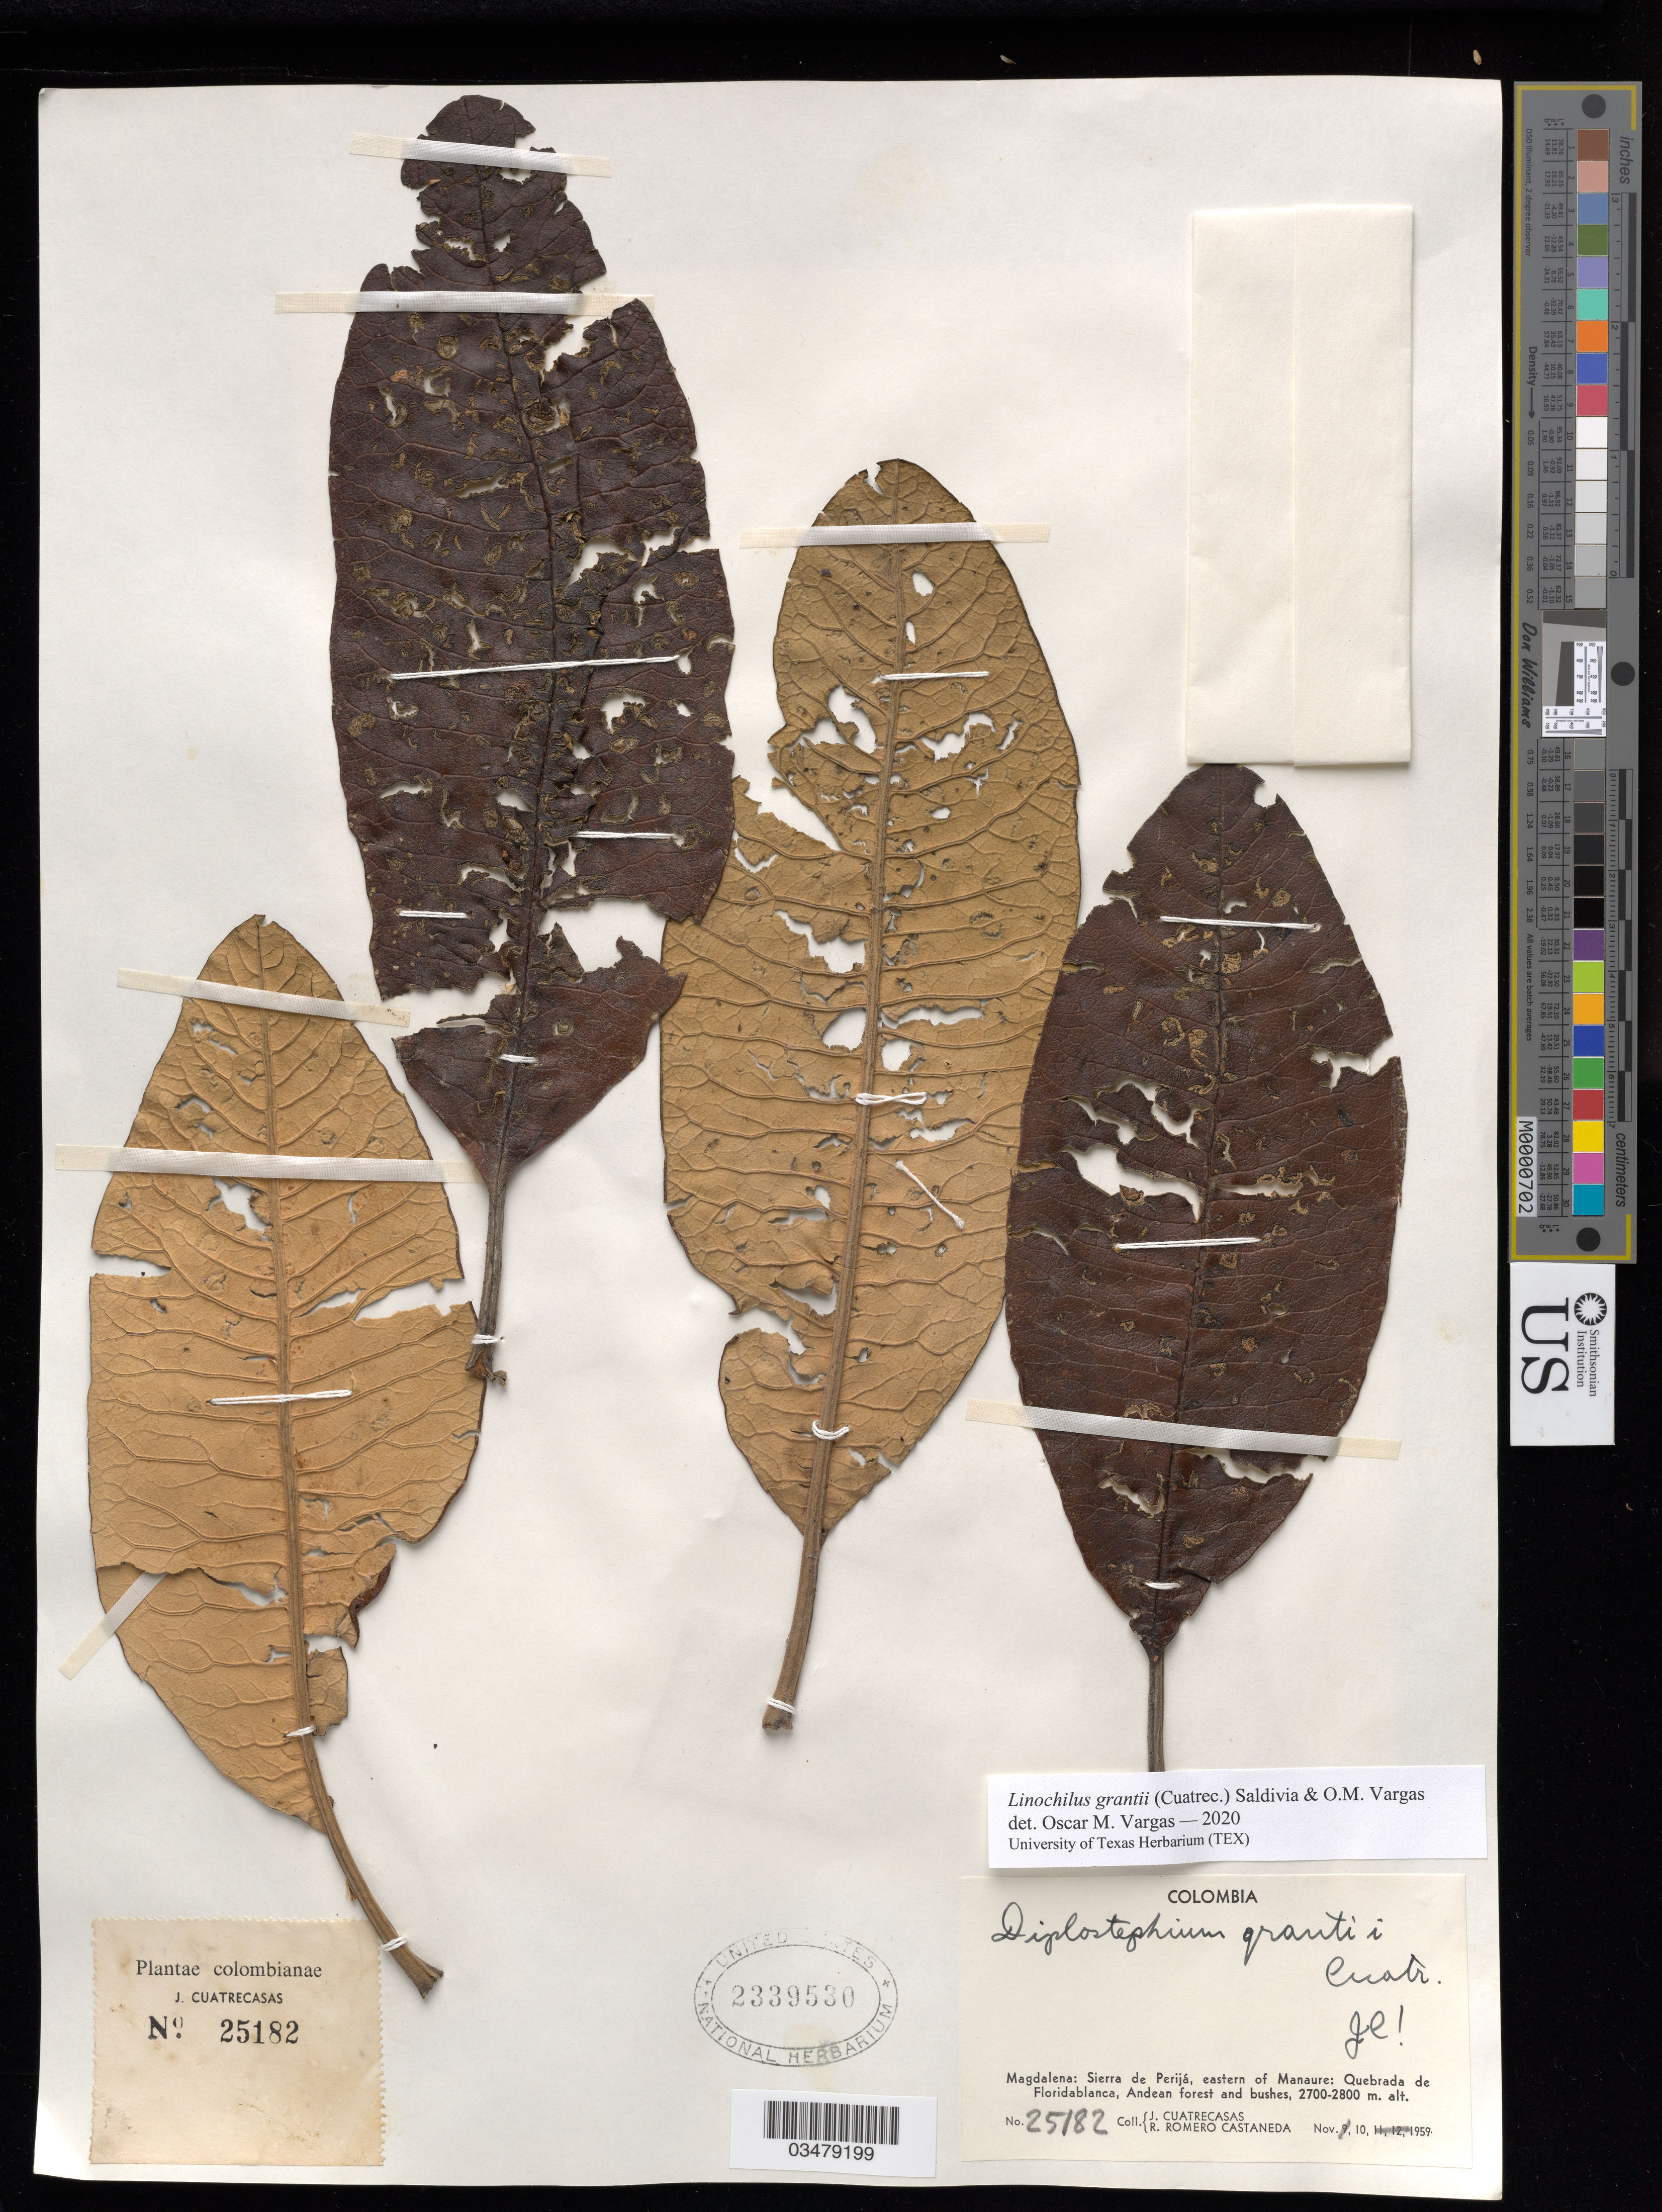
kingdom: Plantae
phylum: Tracheophyta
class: Magnoliopsida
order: Asterales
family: Asteraceae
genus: Linochilus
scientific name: Linochilus grantii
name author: (Cuatrec.) Saldivia & O.M. Vargas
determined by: Vargas, Oscar M.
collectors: J. Cuatrecasas & R. Romero Castañeda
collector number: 25182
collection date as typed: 10 Nov 1959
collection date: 1959-11-10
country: Colombia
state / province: Magdalena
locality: Sierra de Perija, East of Manaure. Quebrada de Floridablanca.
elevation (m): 2700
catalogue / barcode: US 2339530